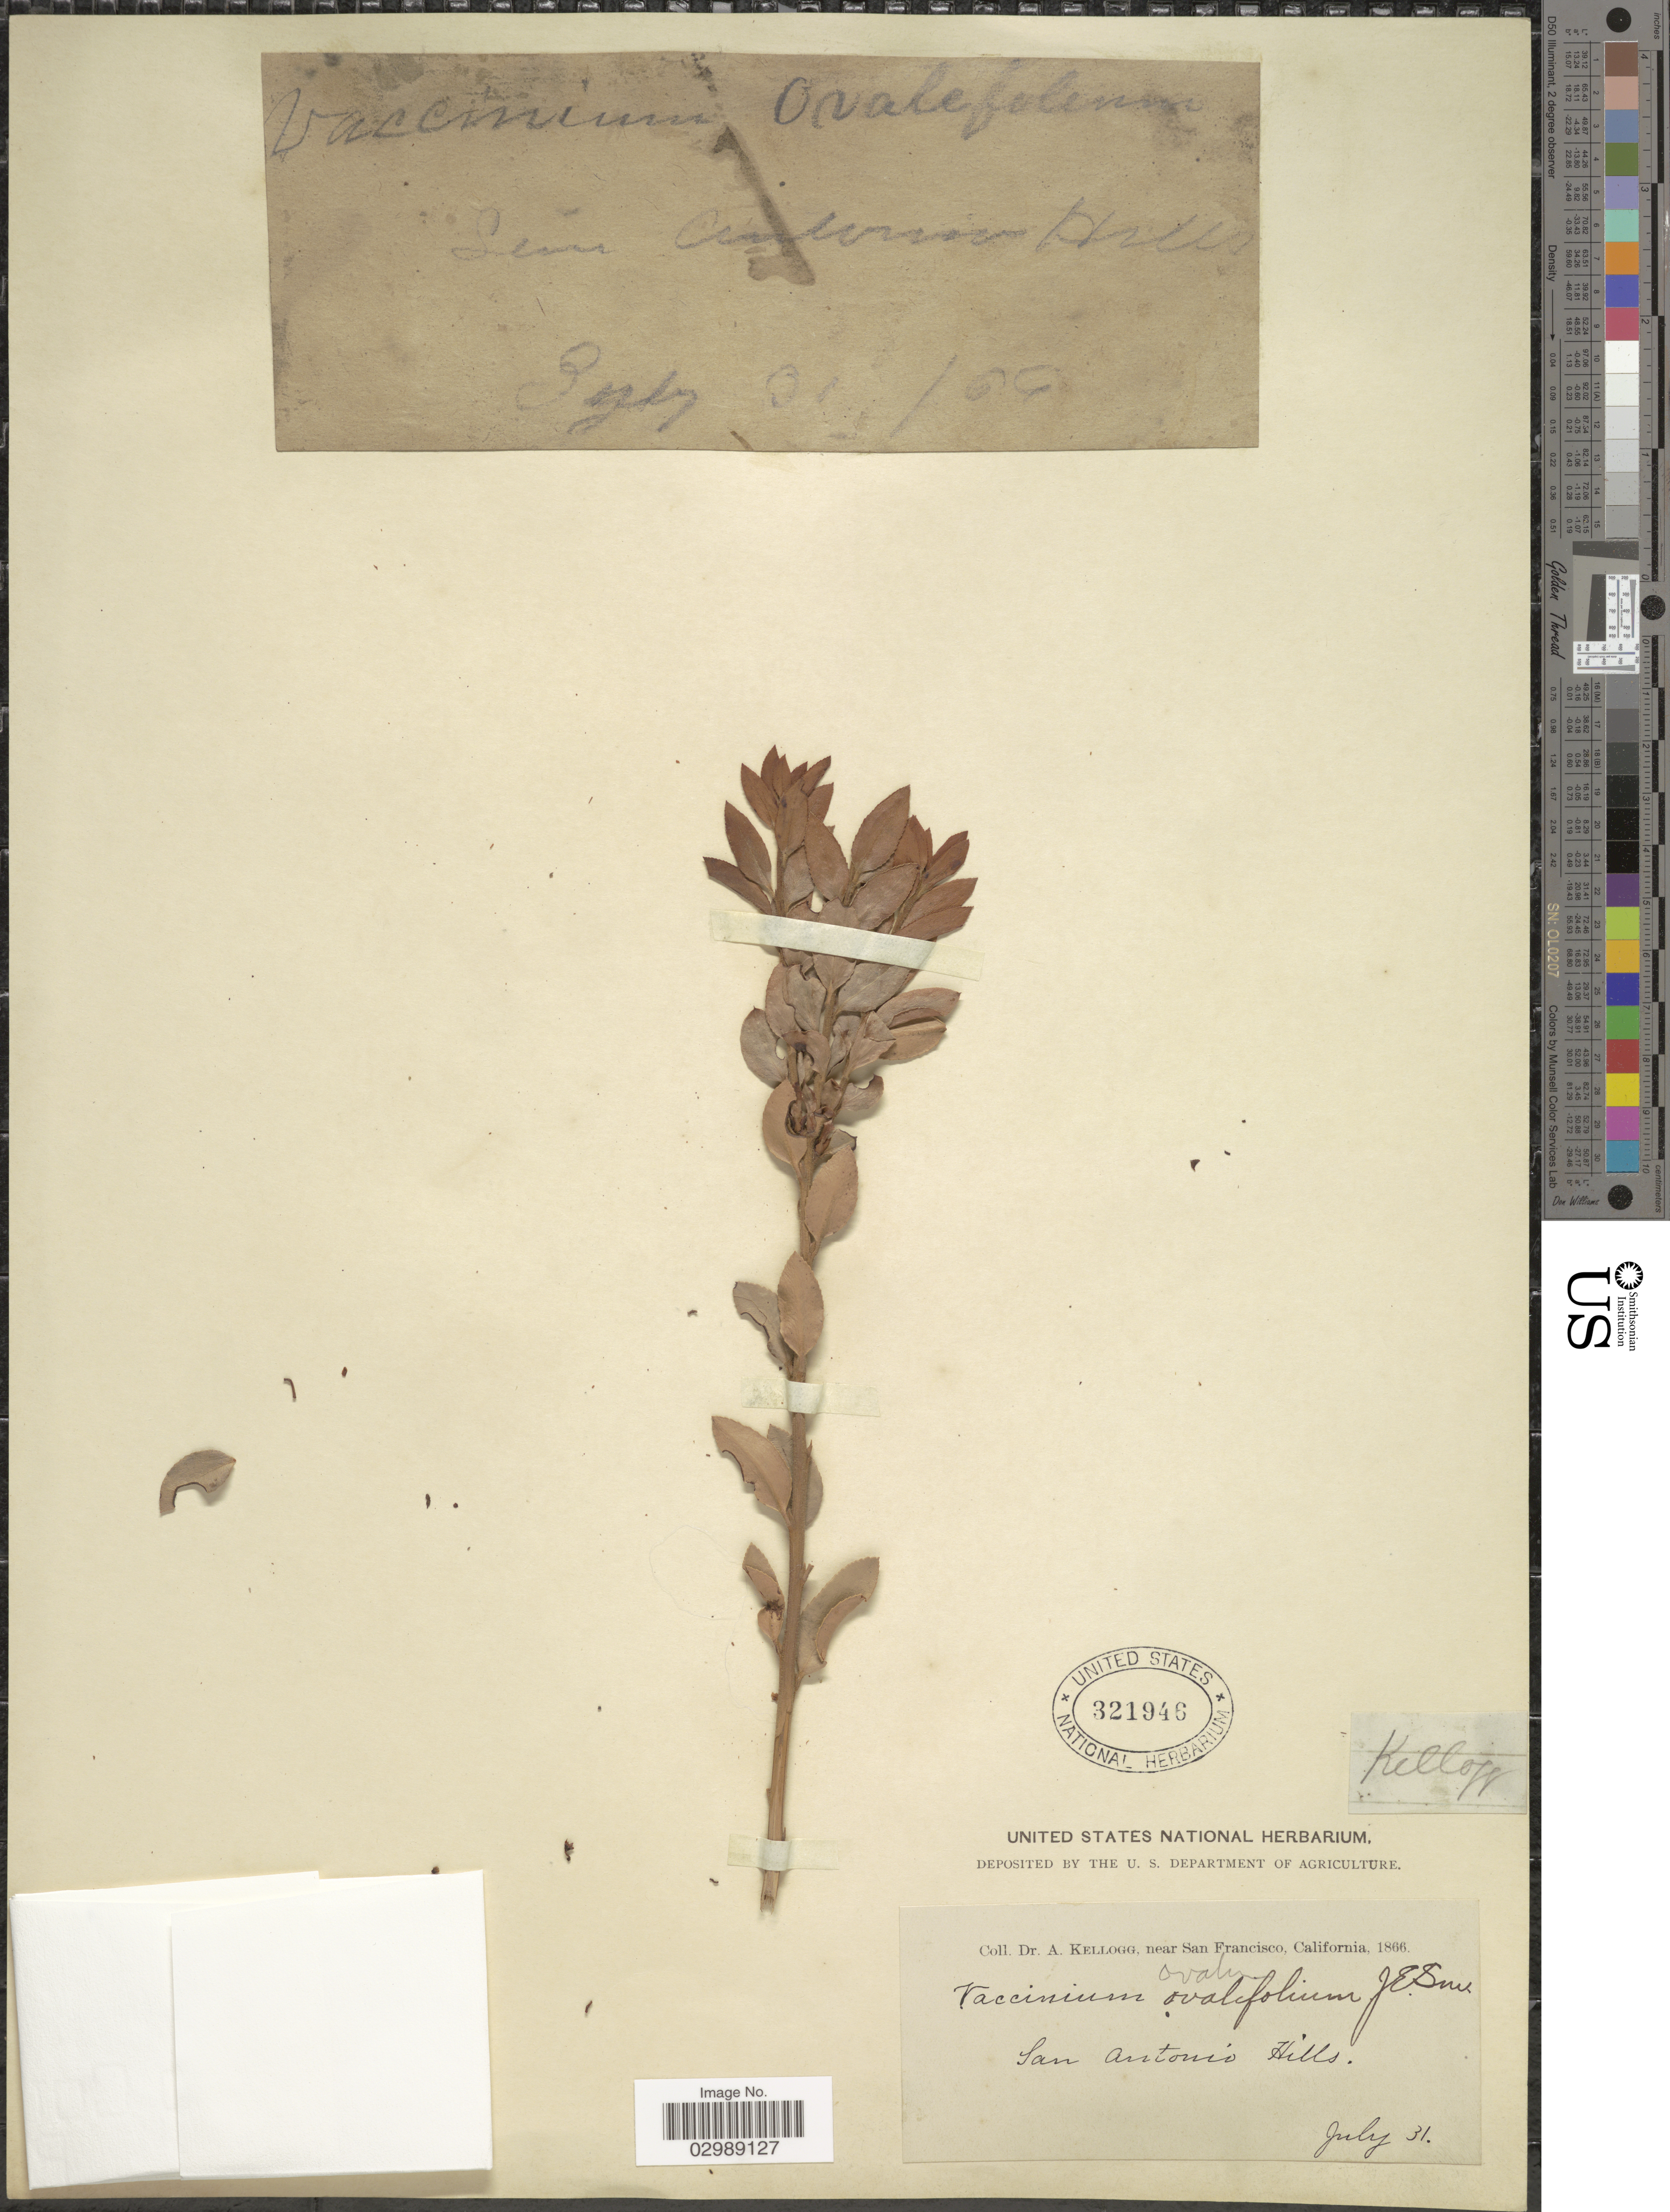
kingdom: Plantae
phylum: Tracheophyta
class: Magnoliopsida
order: Ericales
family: Ericaceae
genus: Vaccinium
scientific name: Vaccinium ovatum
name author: Pursh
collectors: A. Kellogg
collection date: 1866-07-31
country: United States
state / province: California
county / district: San Francisco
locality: Near San Francisco. San Antonio Hills.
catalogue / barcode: US 321946